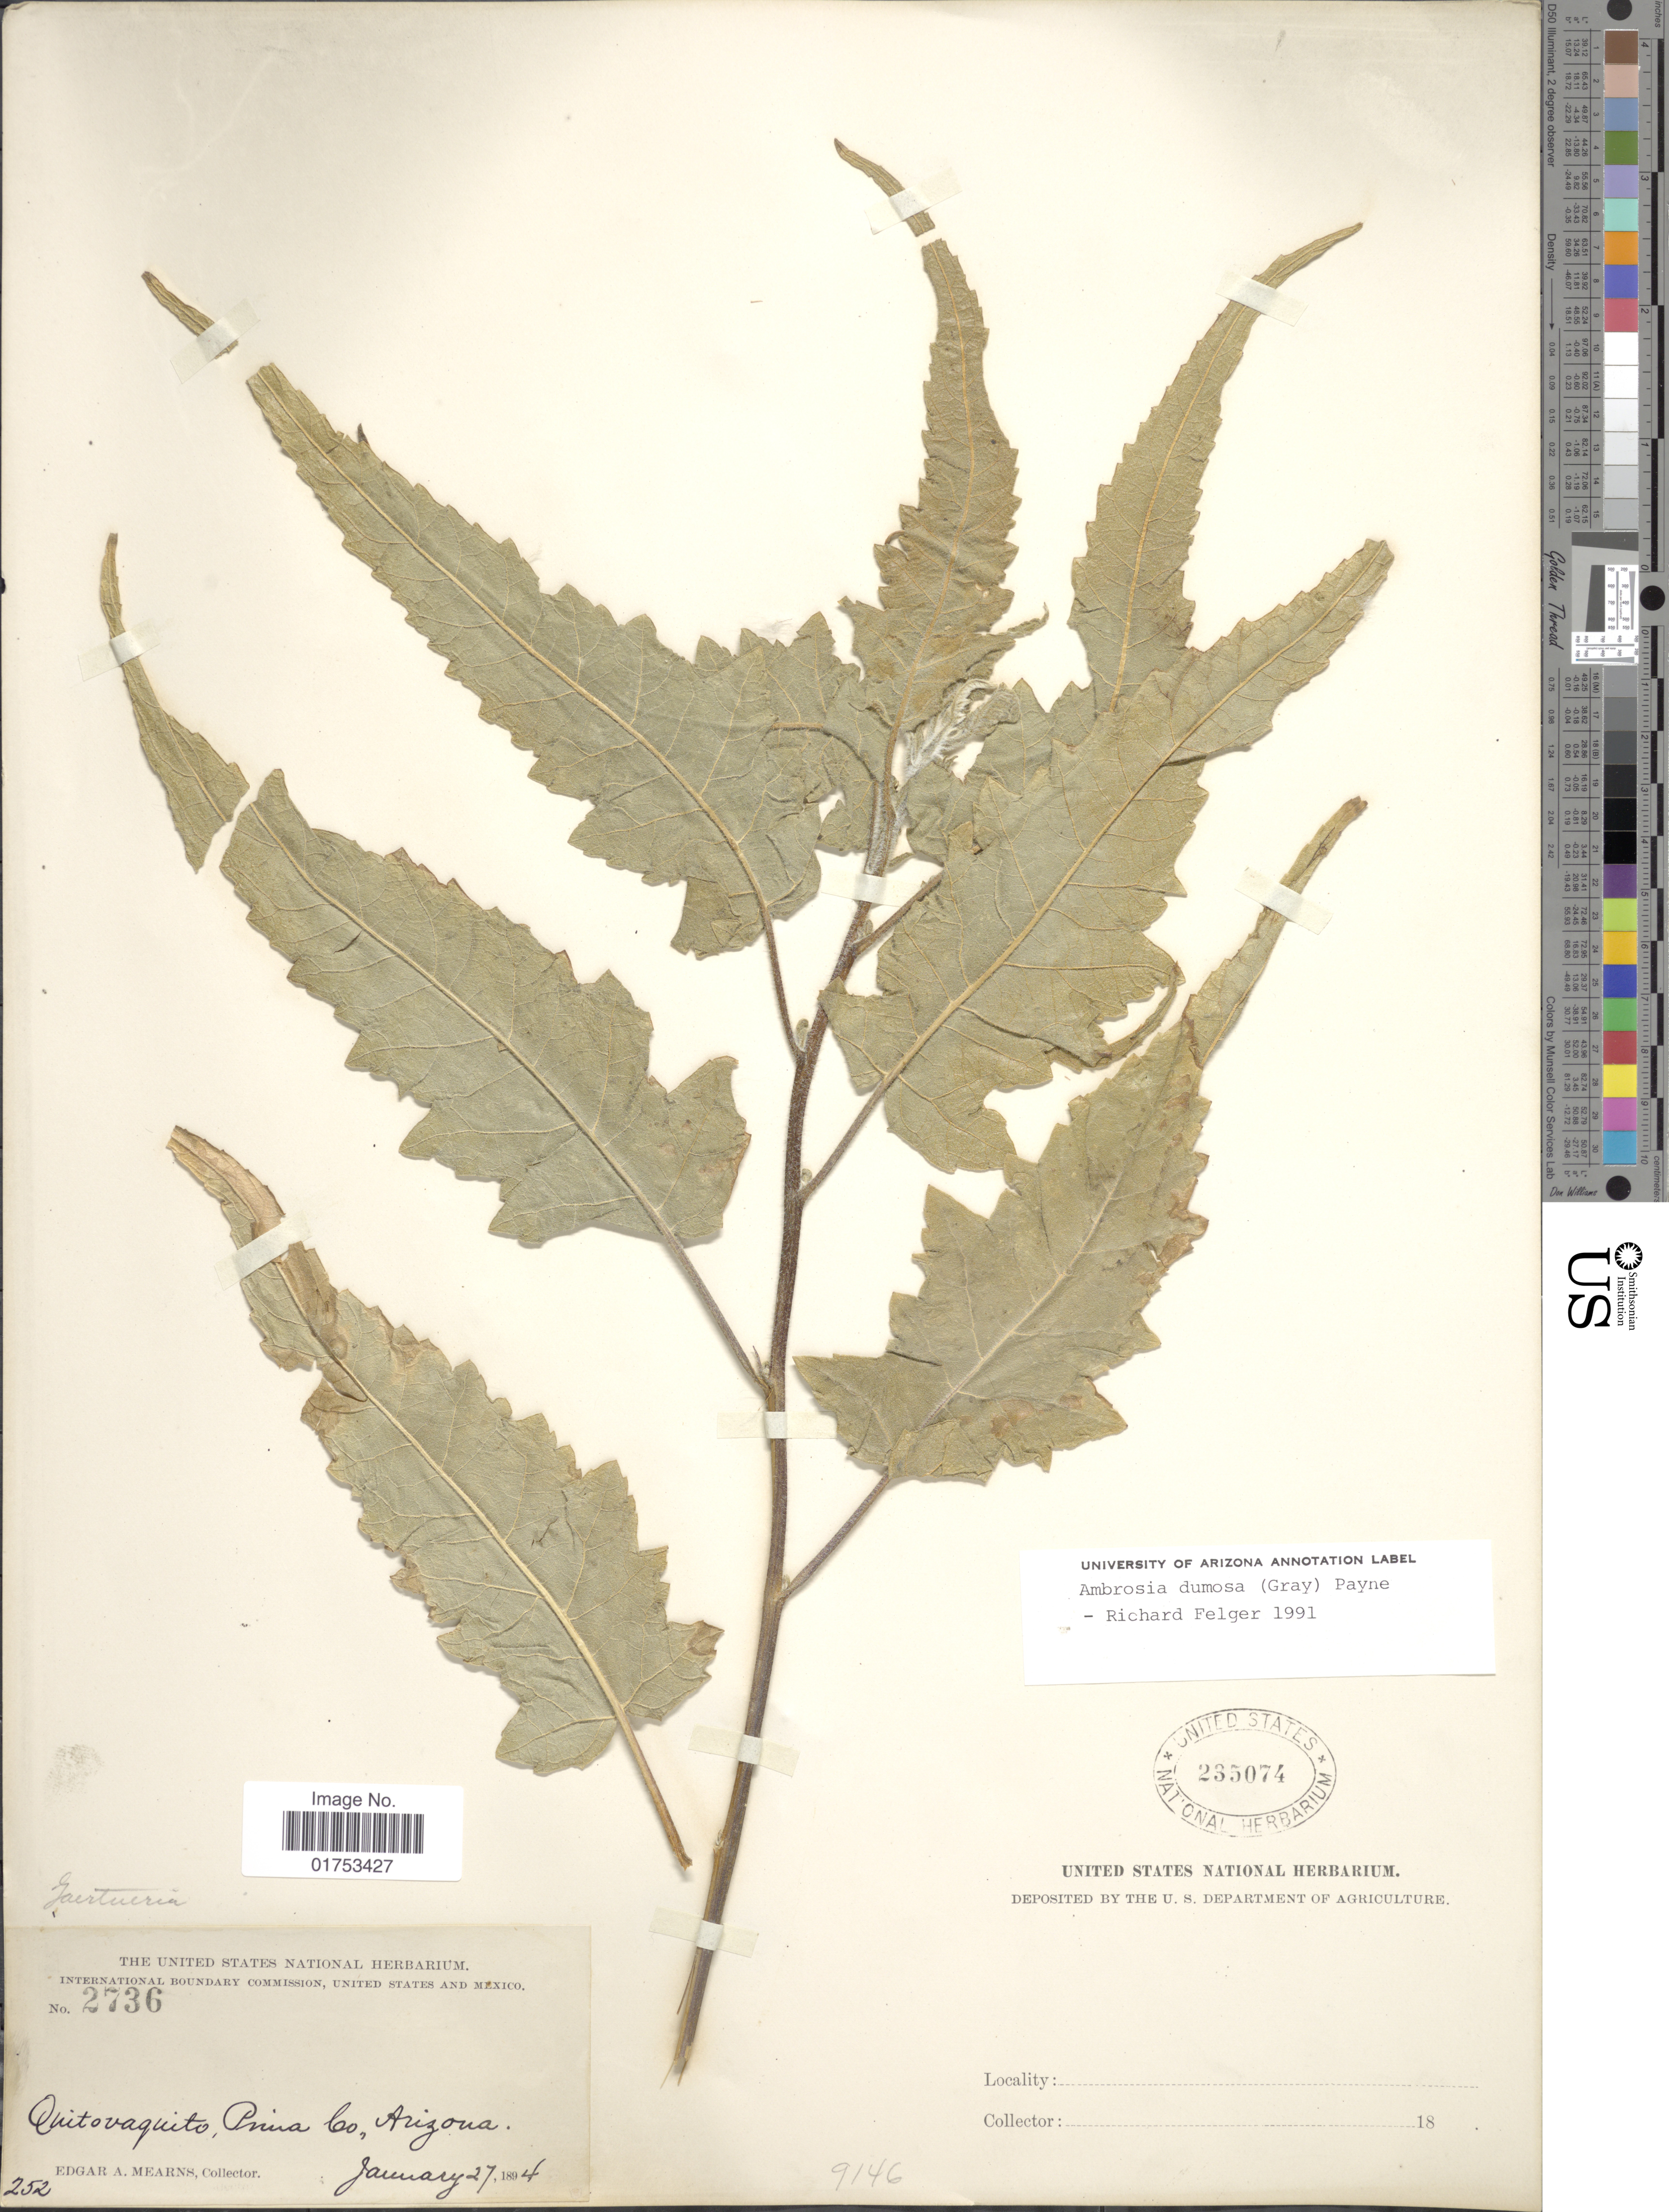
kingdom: Plantae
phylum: Tracheophyta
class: Magnoliopsida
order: Asterales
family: Asteraceae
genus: Ambrosia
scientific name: Ambrosia dumosa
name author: (A. Gray) W.W.Payne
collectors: E. A. Mearns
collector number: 2736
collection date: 1894-01-27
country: United States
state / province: Arizona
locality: Quitovaquito, Pima Co.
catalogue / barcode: US 235074